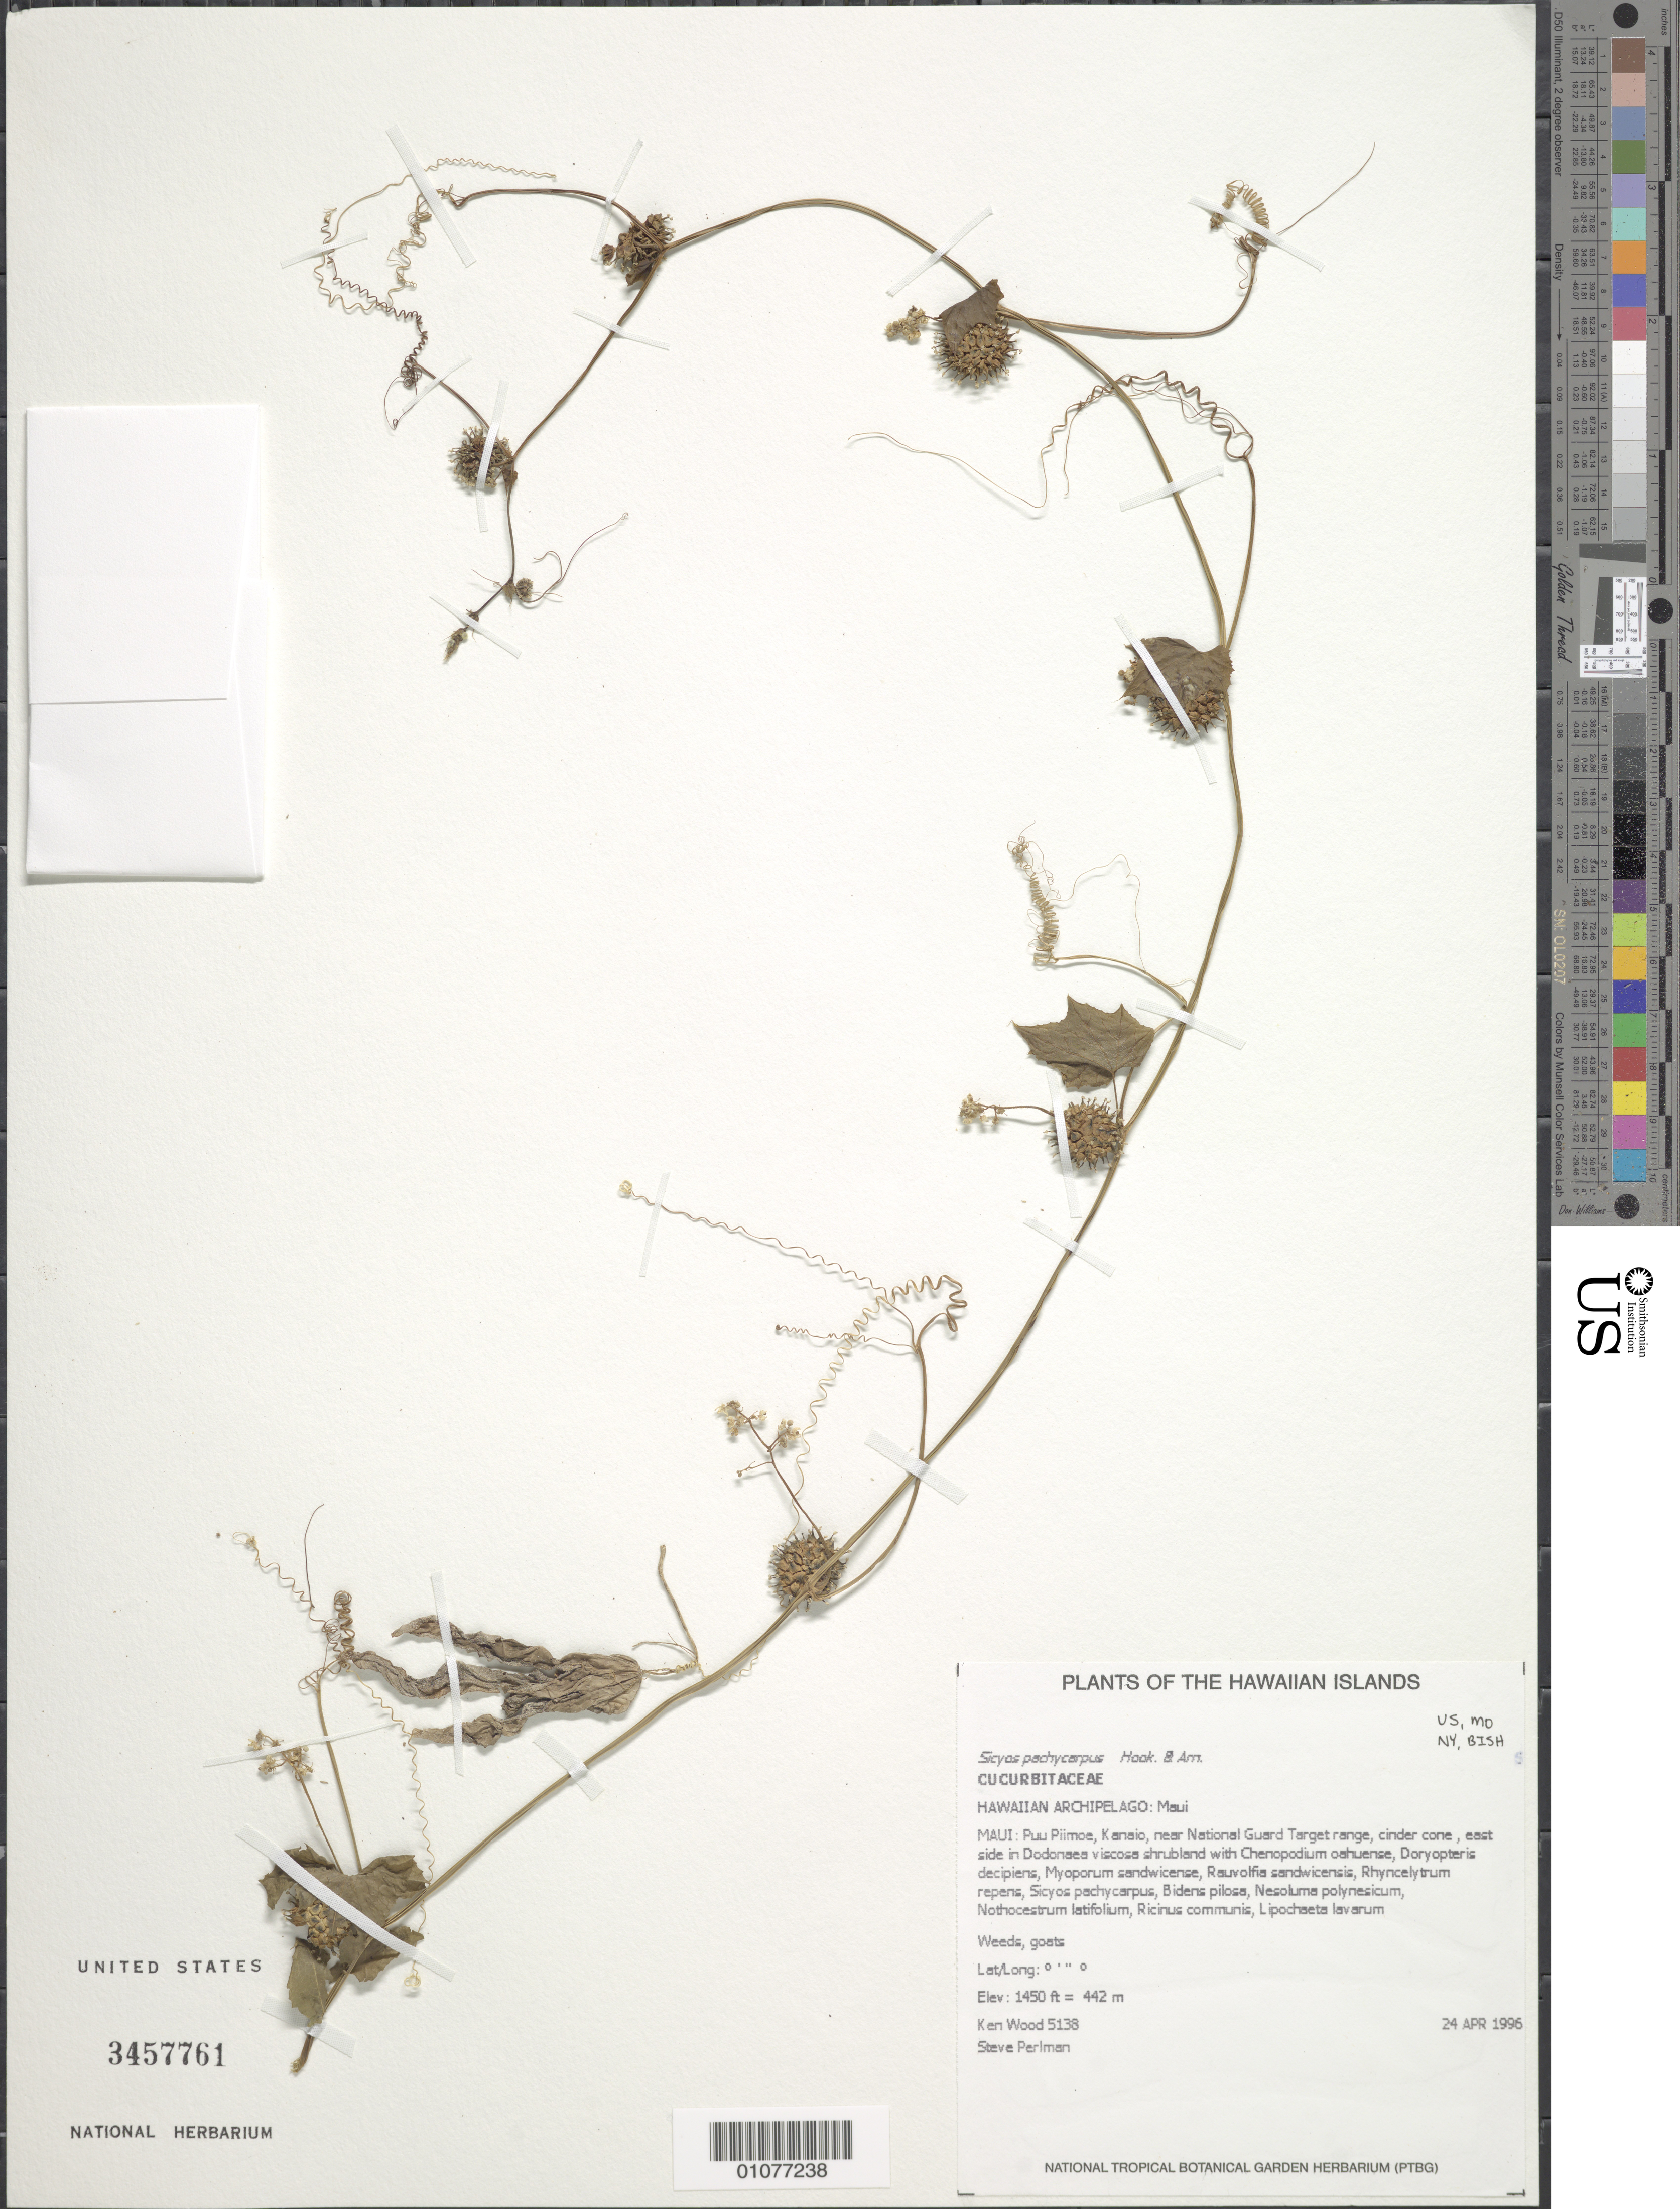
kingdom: Plantae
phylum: Tracheophyta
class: Magnoliopsida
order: Cucurbitales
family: Cucurbitaceae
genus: Sicyos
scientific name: Sicyos pachycarpus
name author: Hook. & Arn.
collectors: K. R. Wood & S. P. Perlman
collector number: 5138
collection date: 1996-04-24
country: United States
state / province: Hawaii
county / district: Maui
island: Maui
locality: Puu Piimoe, Kanaio, near National Guard target range, cinder cone, E side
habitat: shrubland; weeds, goats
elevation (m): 442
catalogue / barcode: US 3457761